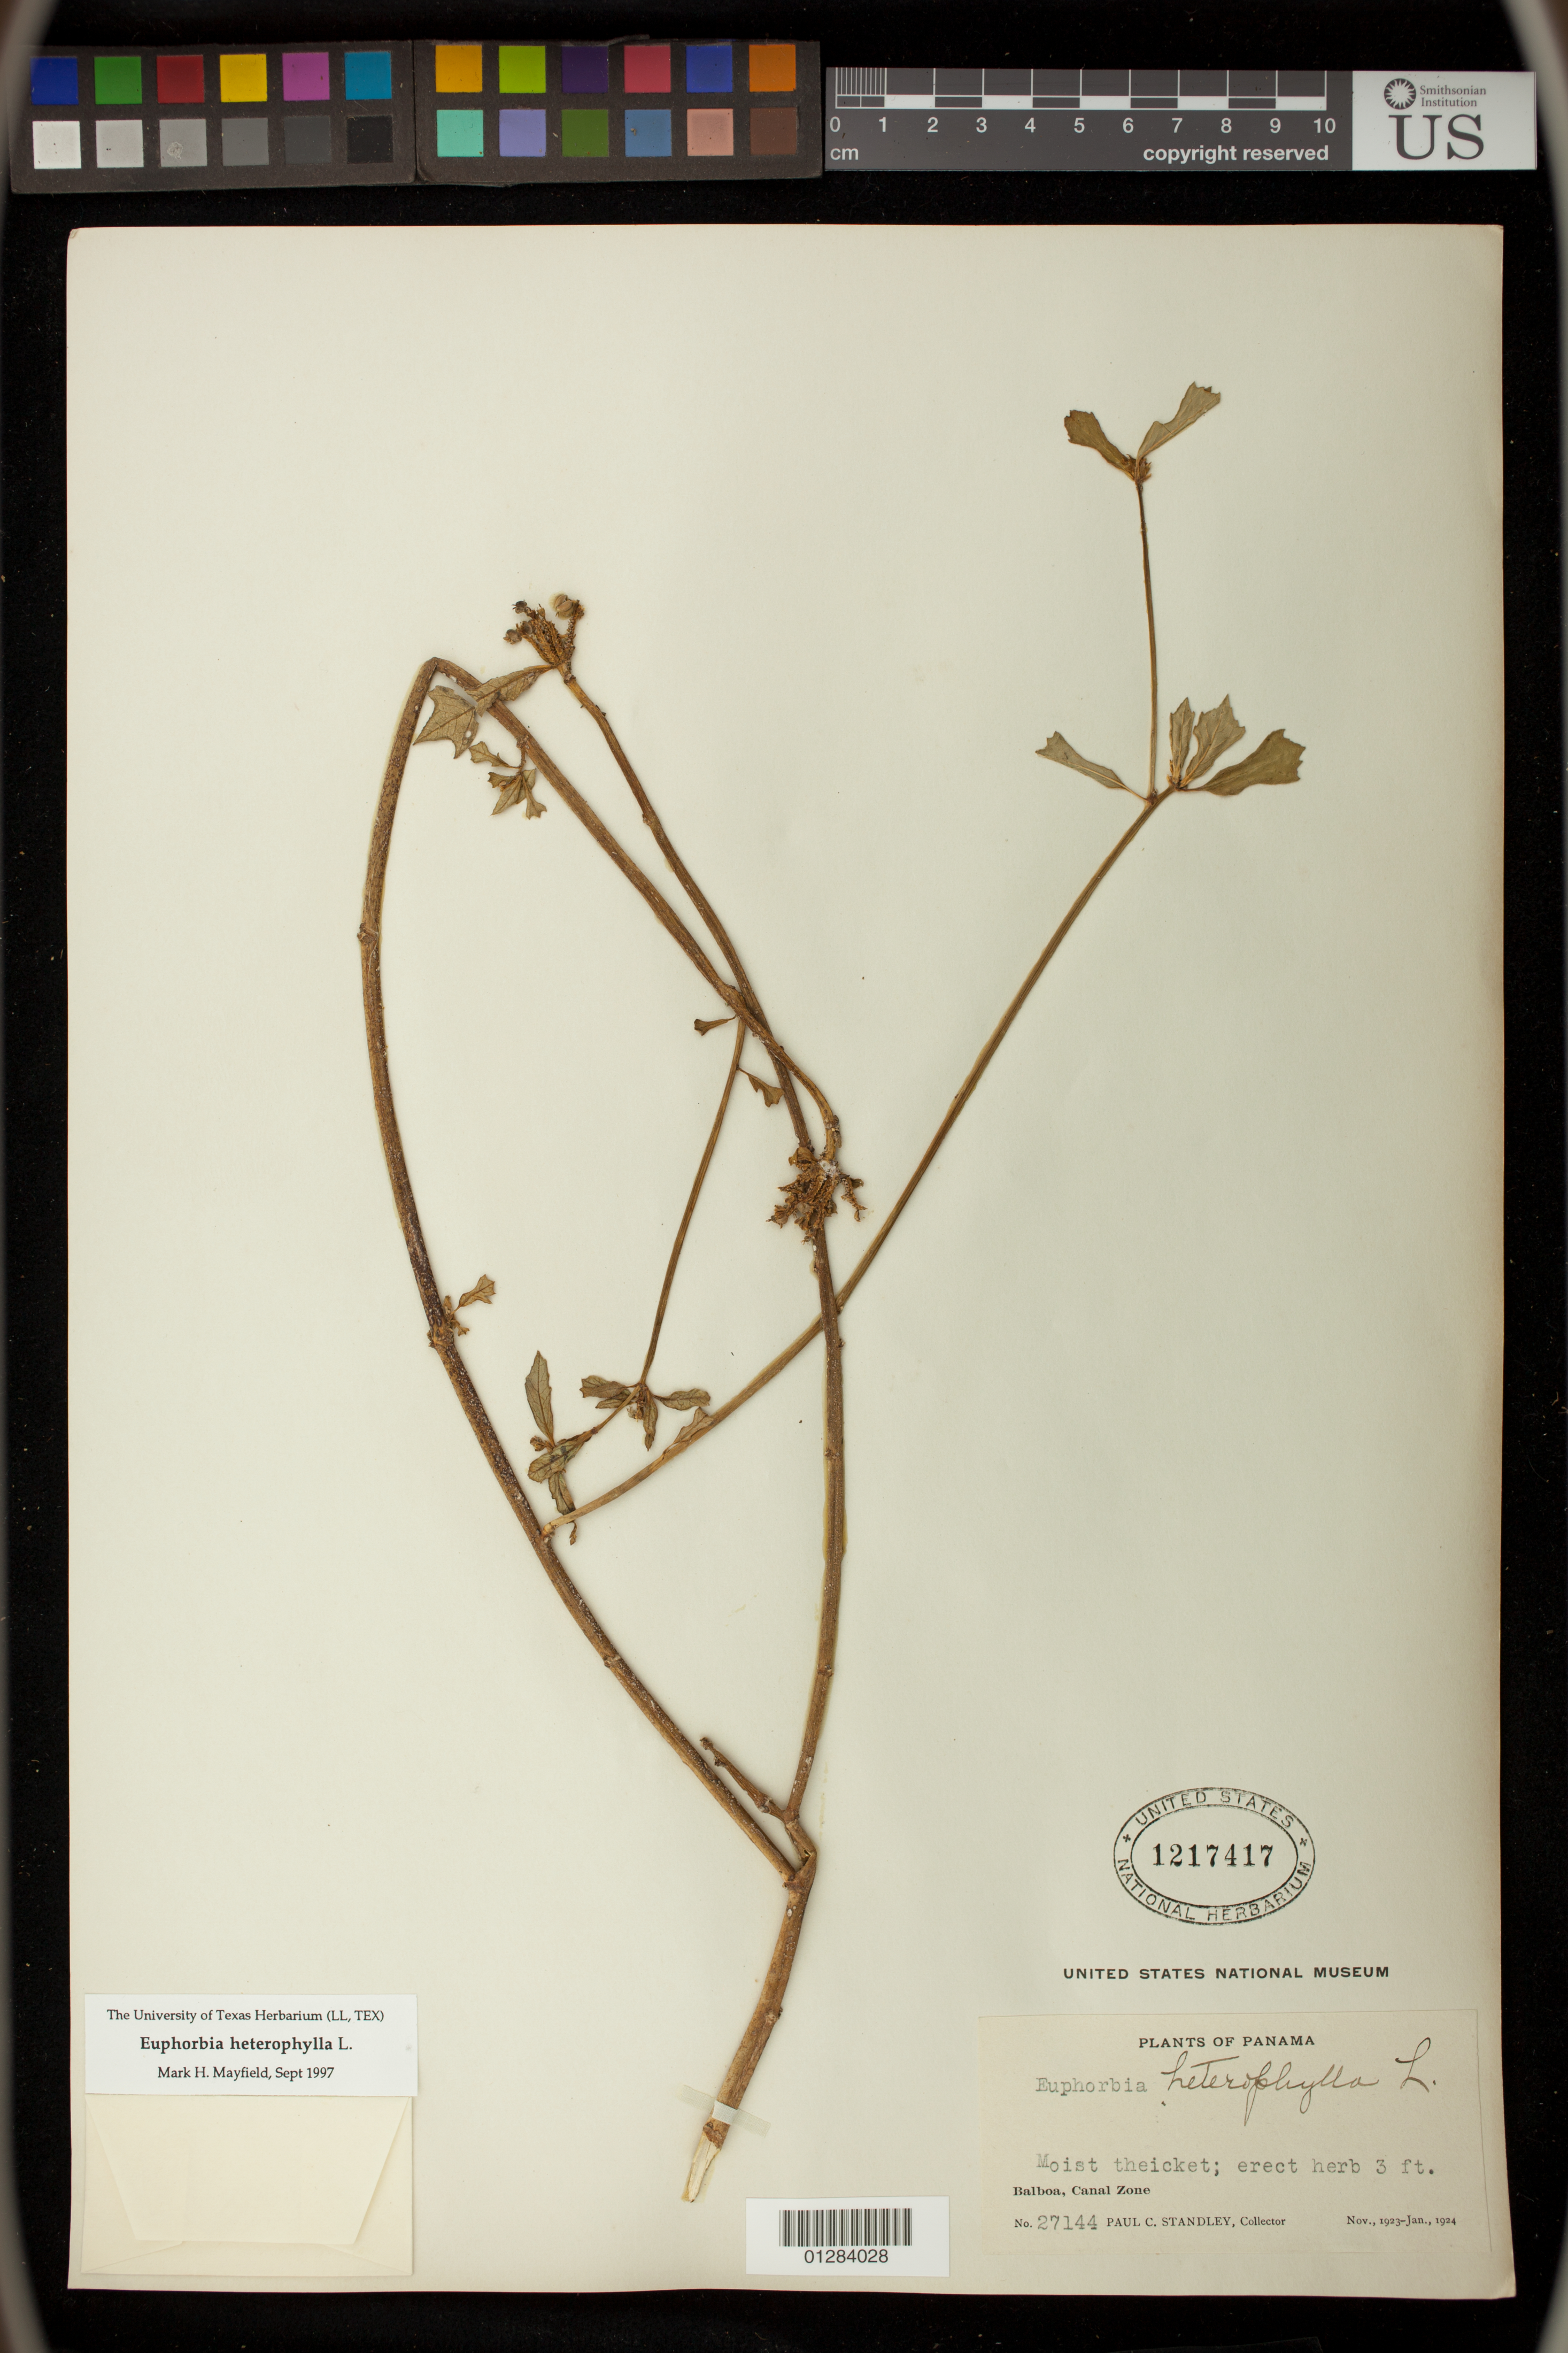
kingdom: Plantae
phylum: Tracheophyta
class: Magnoliopsida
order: Malpighiales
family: Euphorbiaceae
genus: Euphorbia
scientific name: Euphorbia heterophylla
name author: L.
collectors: P. C. Standley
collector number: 27144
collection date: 1923-11/1924-01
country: Panama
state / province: Panamá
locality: Balboa, Canal Zone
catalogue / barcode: US 1217417